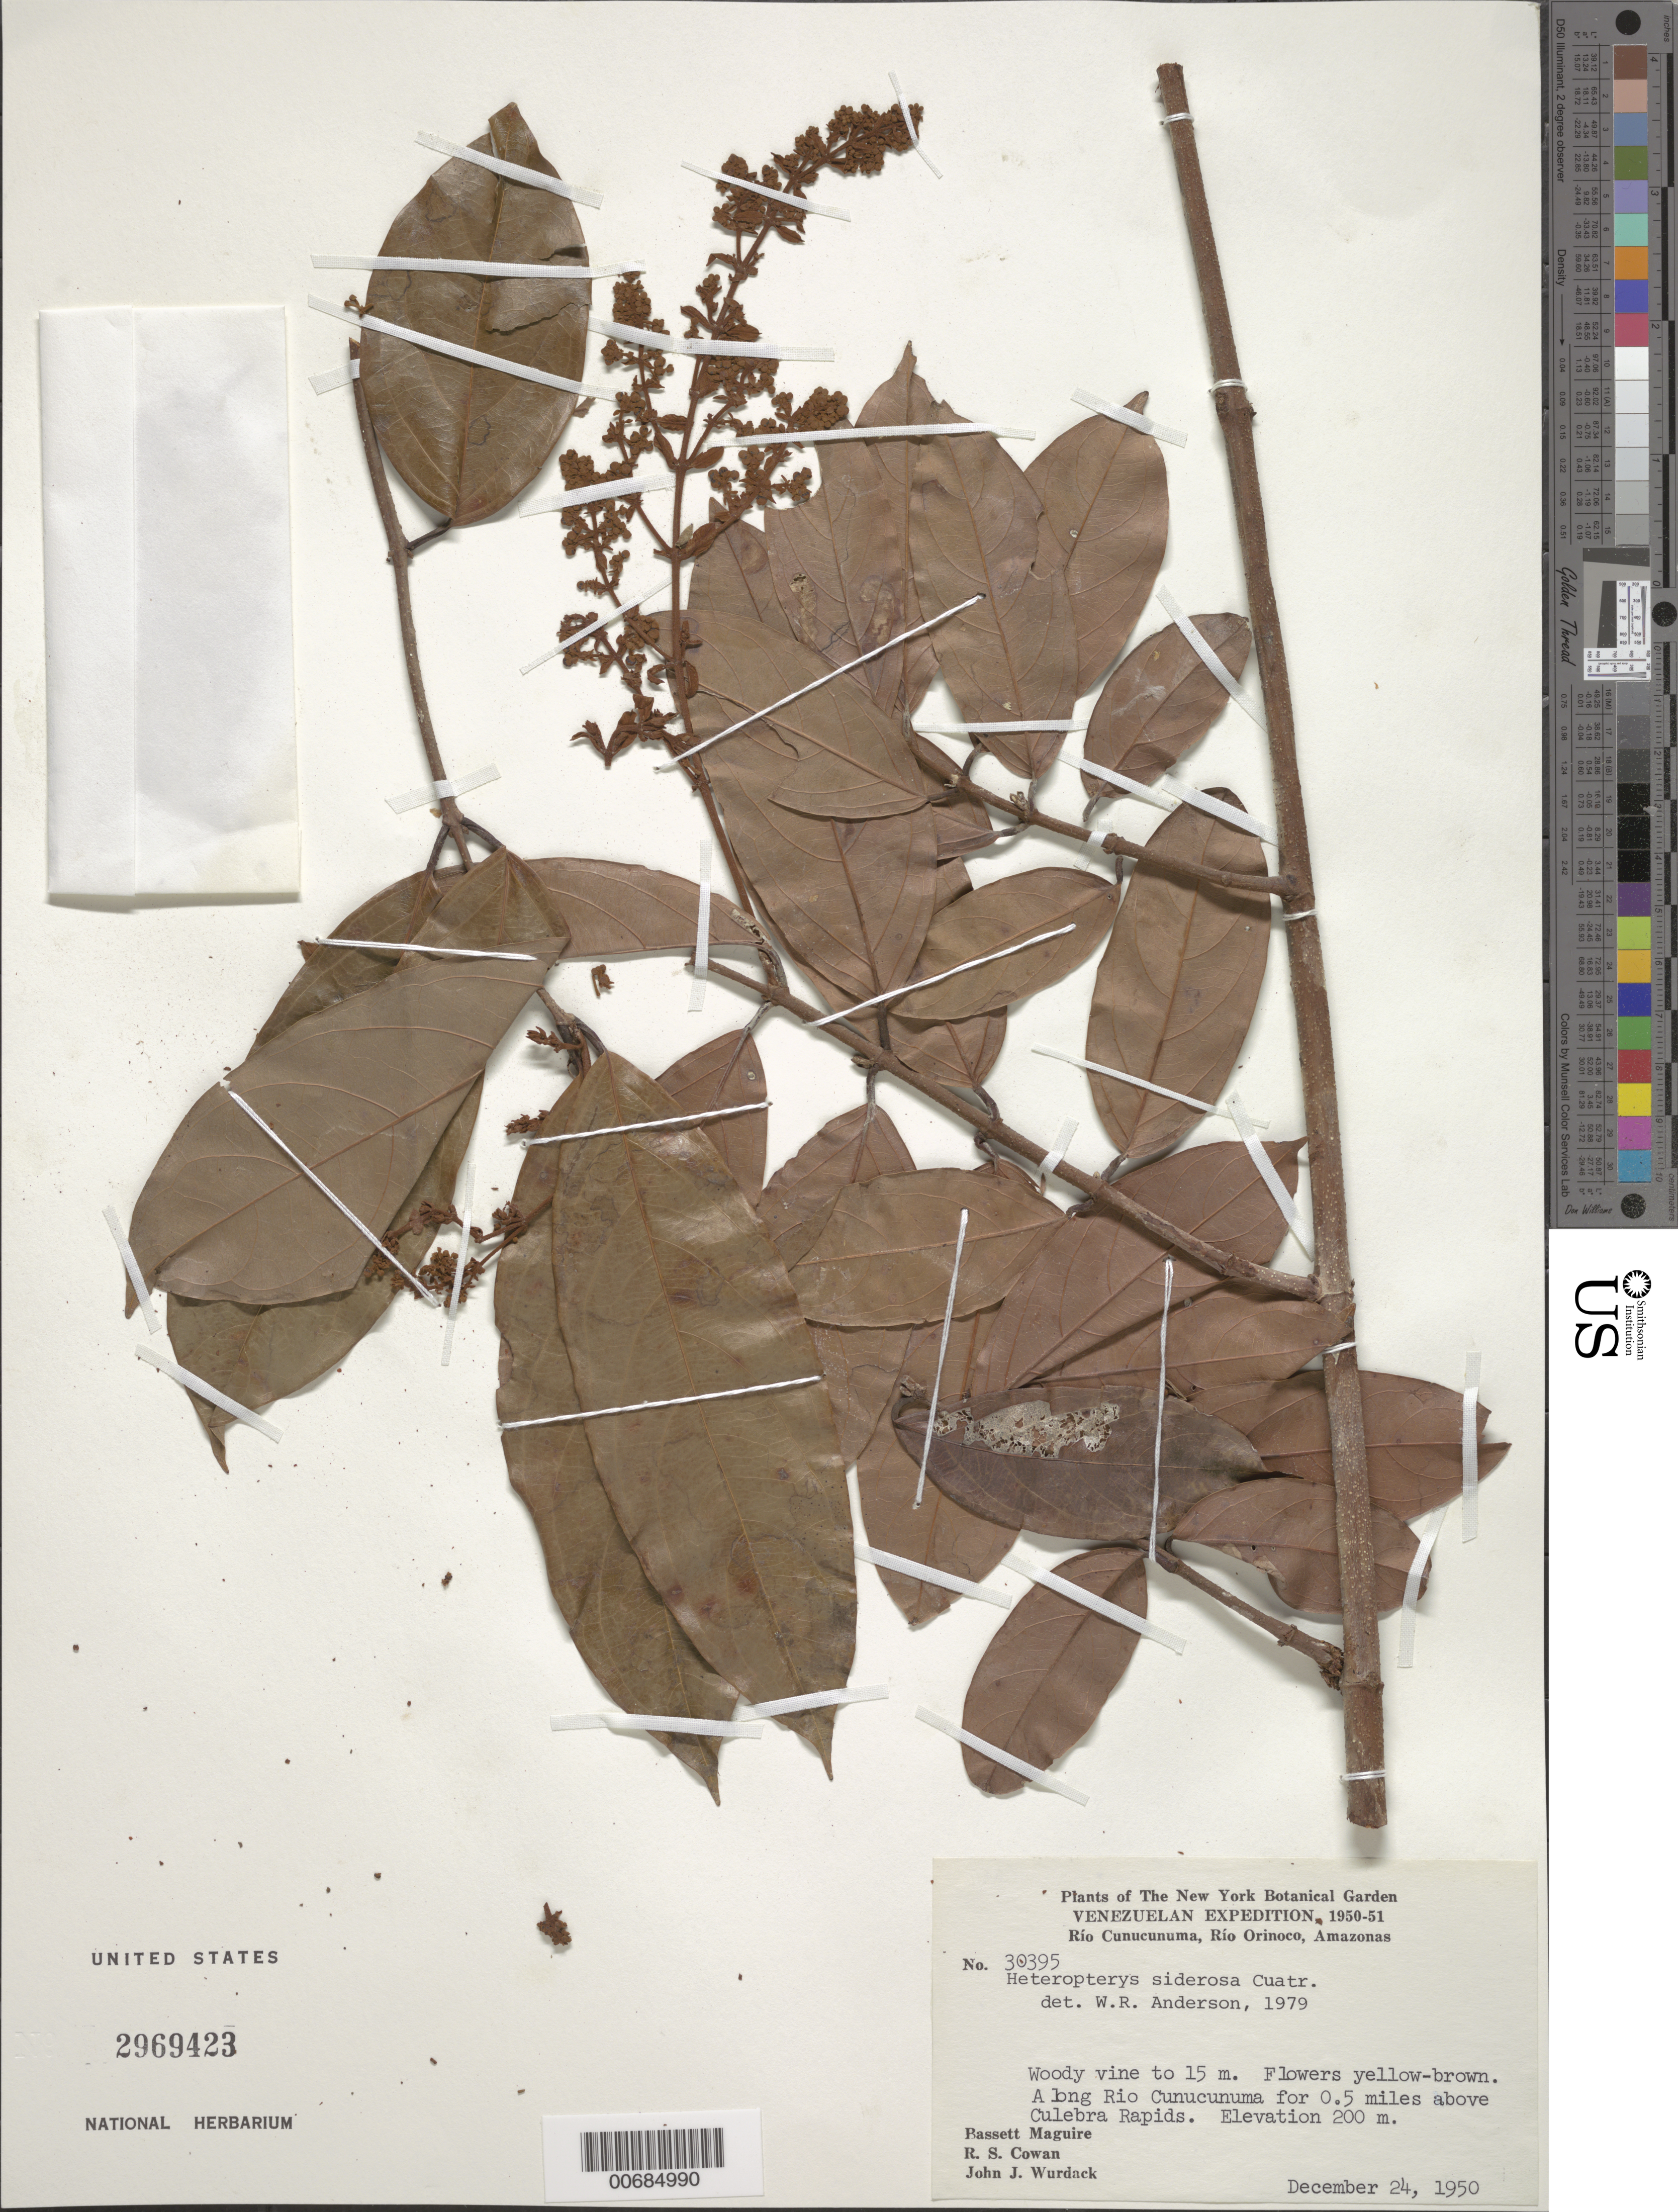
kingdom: Plantae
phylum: Tracheophyta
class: Magnoliopsida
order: Malpighiales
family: Malpighiaceae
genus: Heteropterys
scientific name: Heteropterys siderosa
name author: Cuatrec.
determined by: Anderson, W. R., (MICH), University of Michigan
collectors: B. Maguire, R. S. Cowan & J. J. Wurdack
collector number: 30395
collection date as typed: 24-Dec-50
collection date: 1950-12-24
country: Venezuela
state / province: Amazonas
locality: Río Cunucunuma, Culebra Rapids, 0.5 miles above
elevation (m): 200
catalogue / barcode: US 2969423